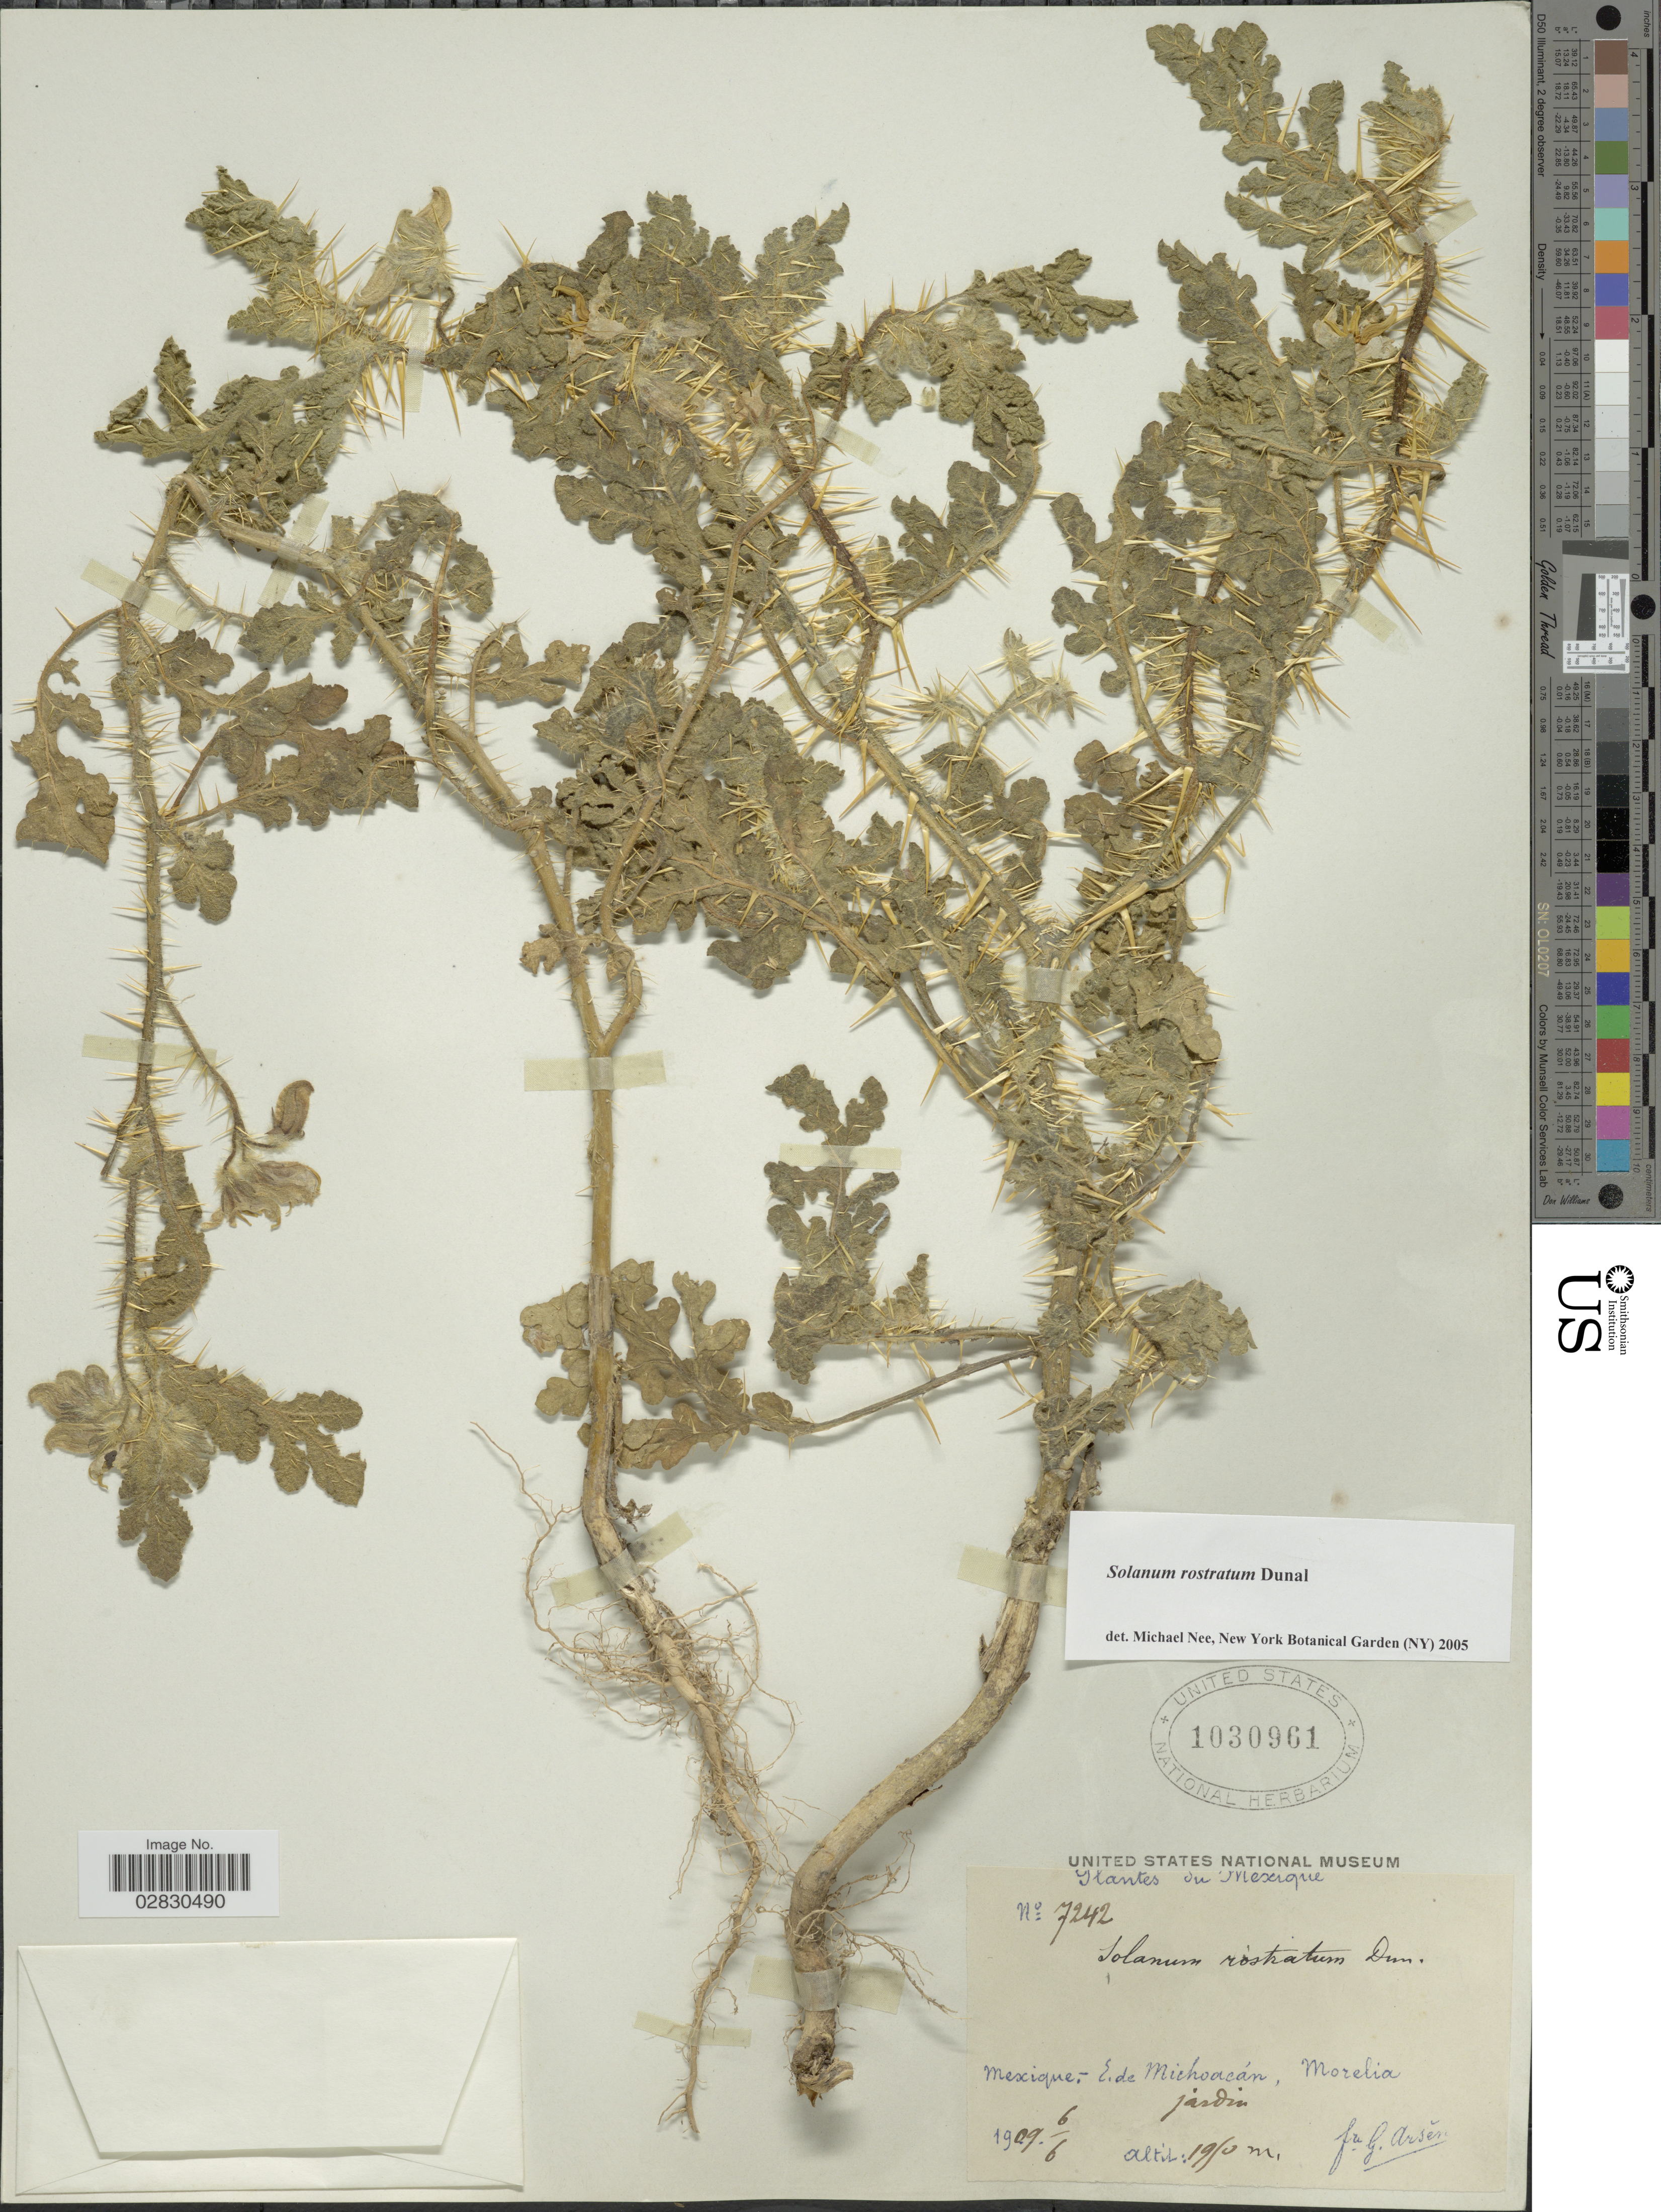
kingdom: Plantae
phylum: Tracheophyta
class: Magnoliopsida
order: Solanales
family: Solanaceae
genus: Solanum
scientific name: Solanum rostratum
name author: Dunal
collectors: Bro. G. Arsène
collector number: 7242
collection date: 1909-06-06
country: Mexico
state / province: Michoacán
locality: E. de Michoacán, Morelia, jardin.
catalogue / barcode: US 1030961